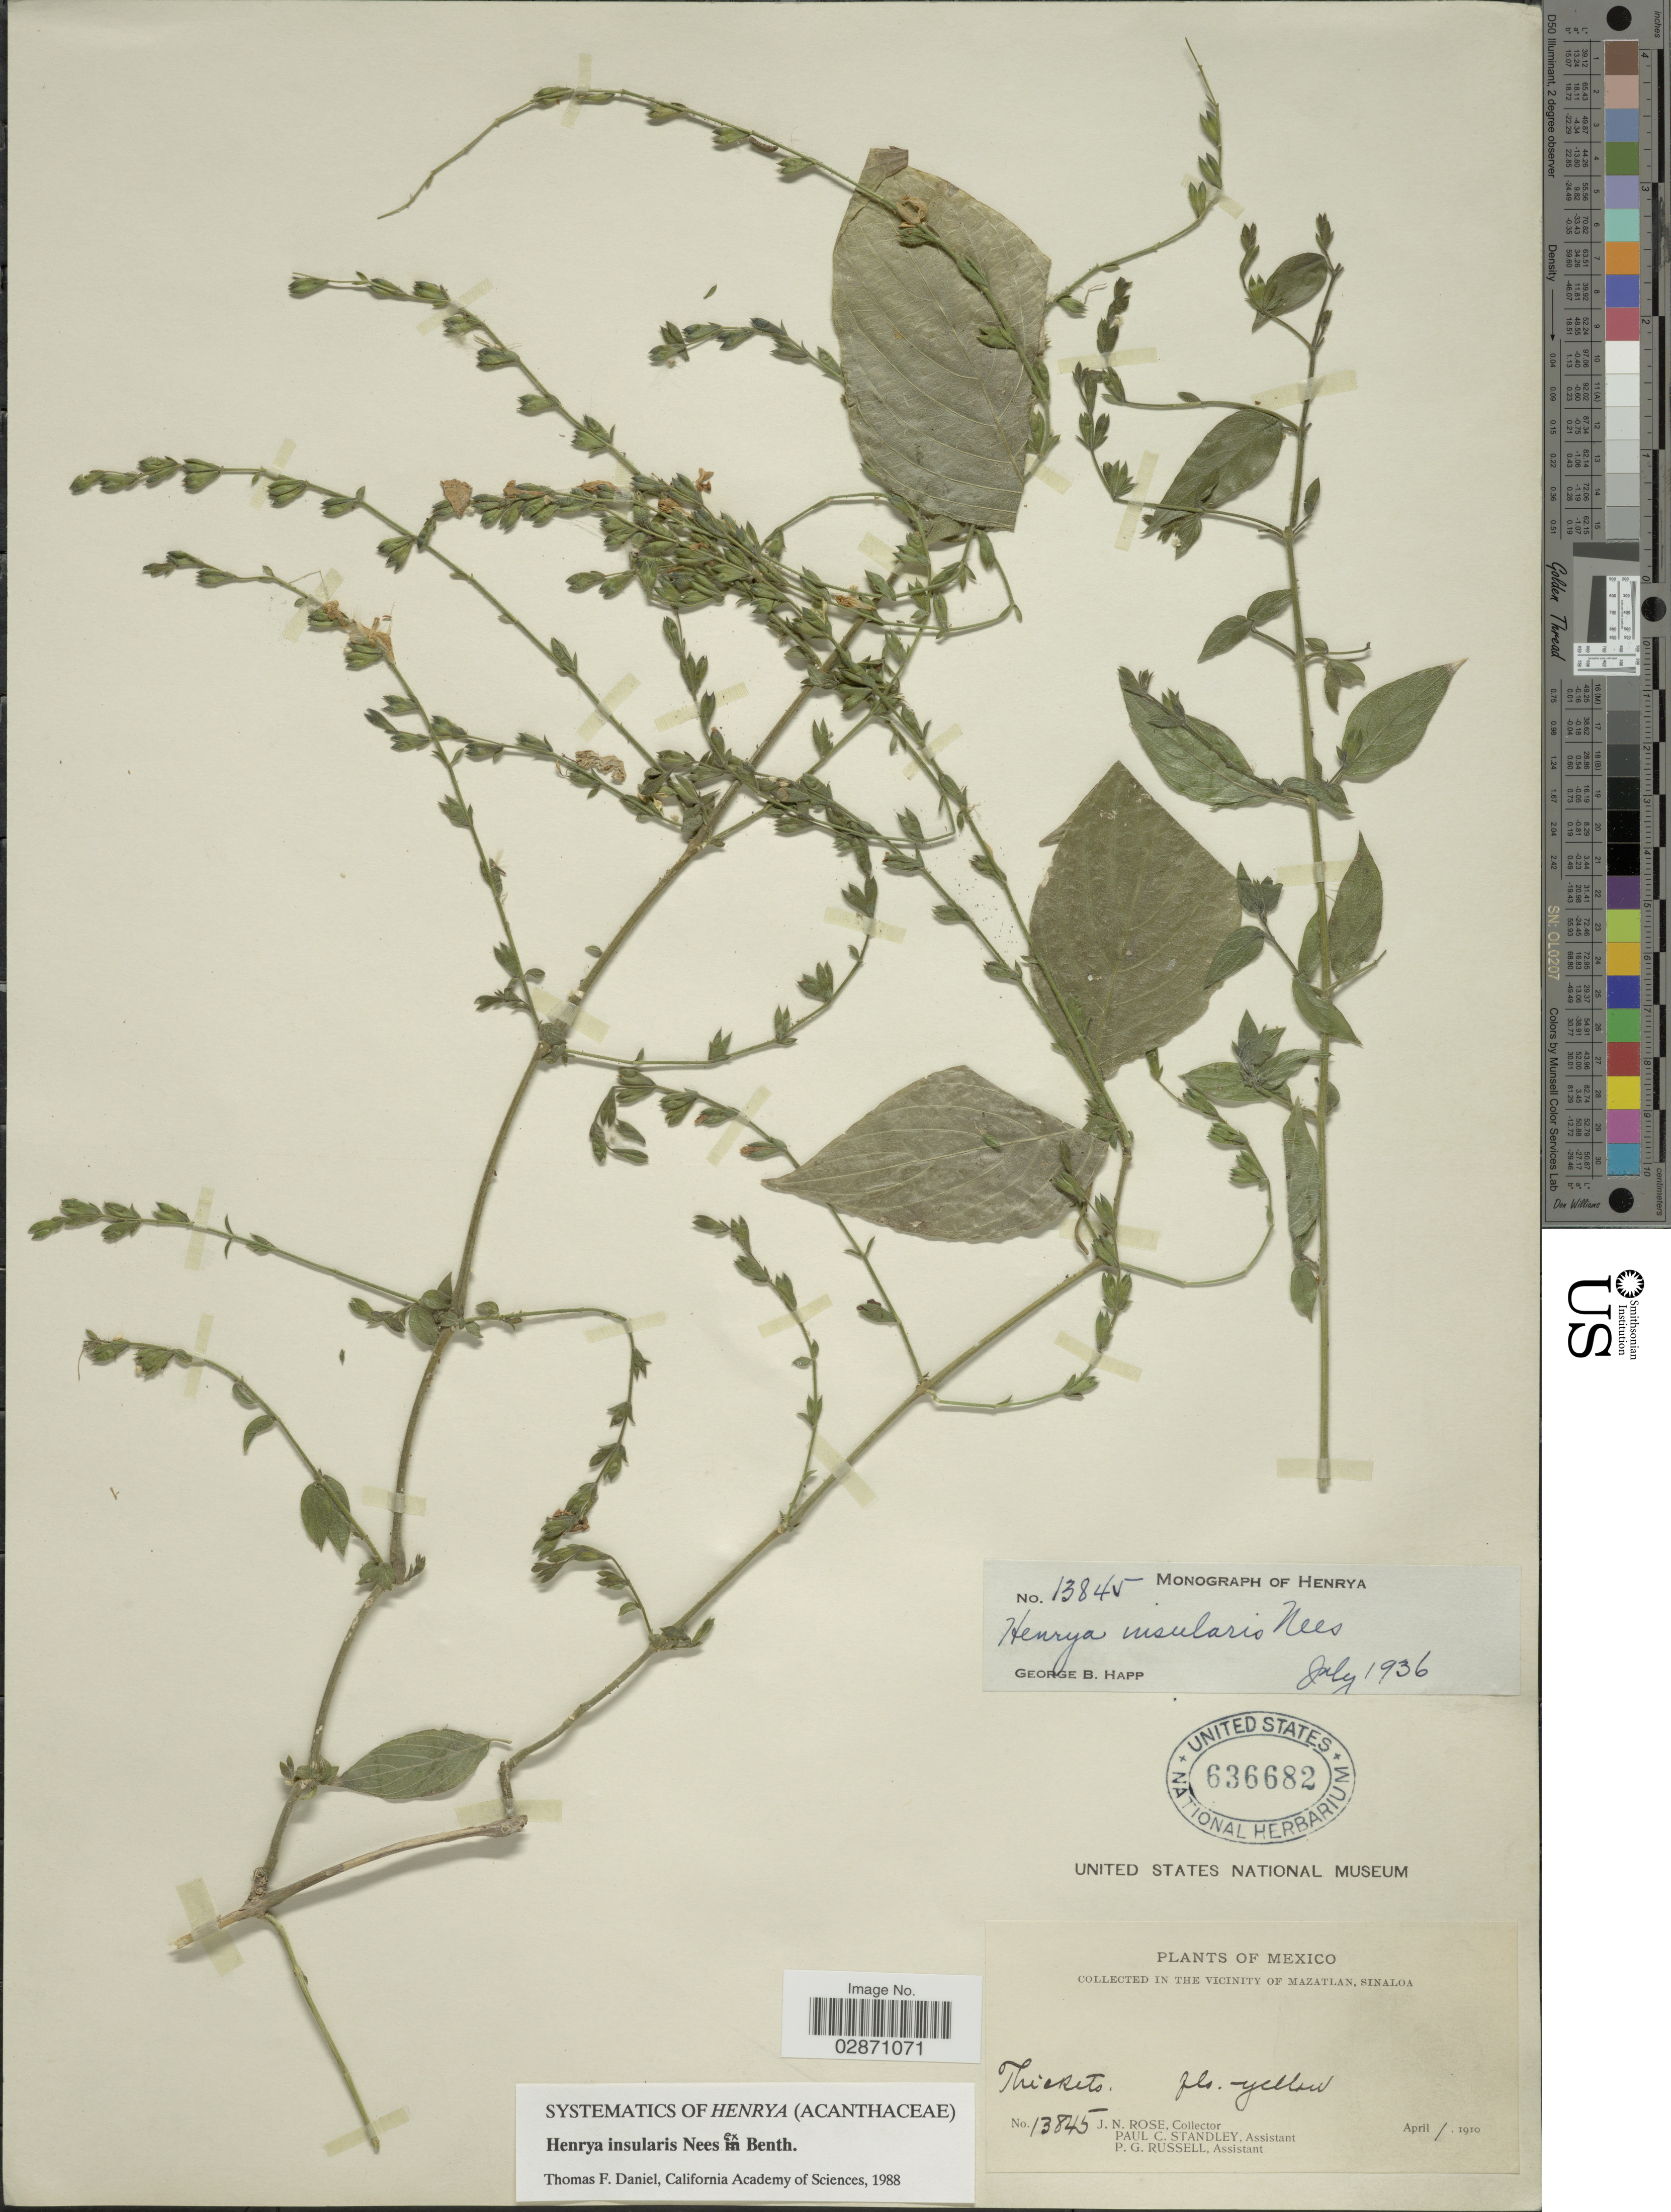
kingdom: Plantae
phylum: Tracheophyta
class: Magnoliopsida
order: Lamiales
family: Acanthaceae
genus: Henrya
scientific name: Henrya insularis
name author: Nees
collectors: J. N. Rose, P. C. Standley & P. G. Russell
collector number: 13845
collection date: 1910-04-01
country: Mexico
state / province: Sinaloa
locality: In the vicinity of Mazatlan.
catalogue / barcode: US 636682